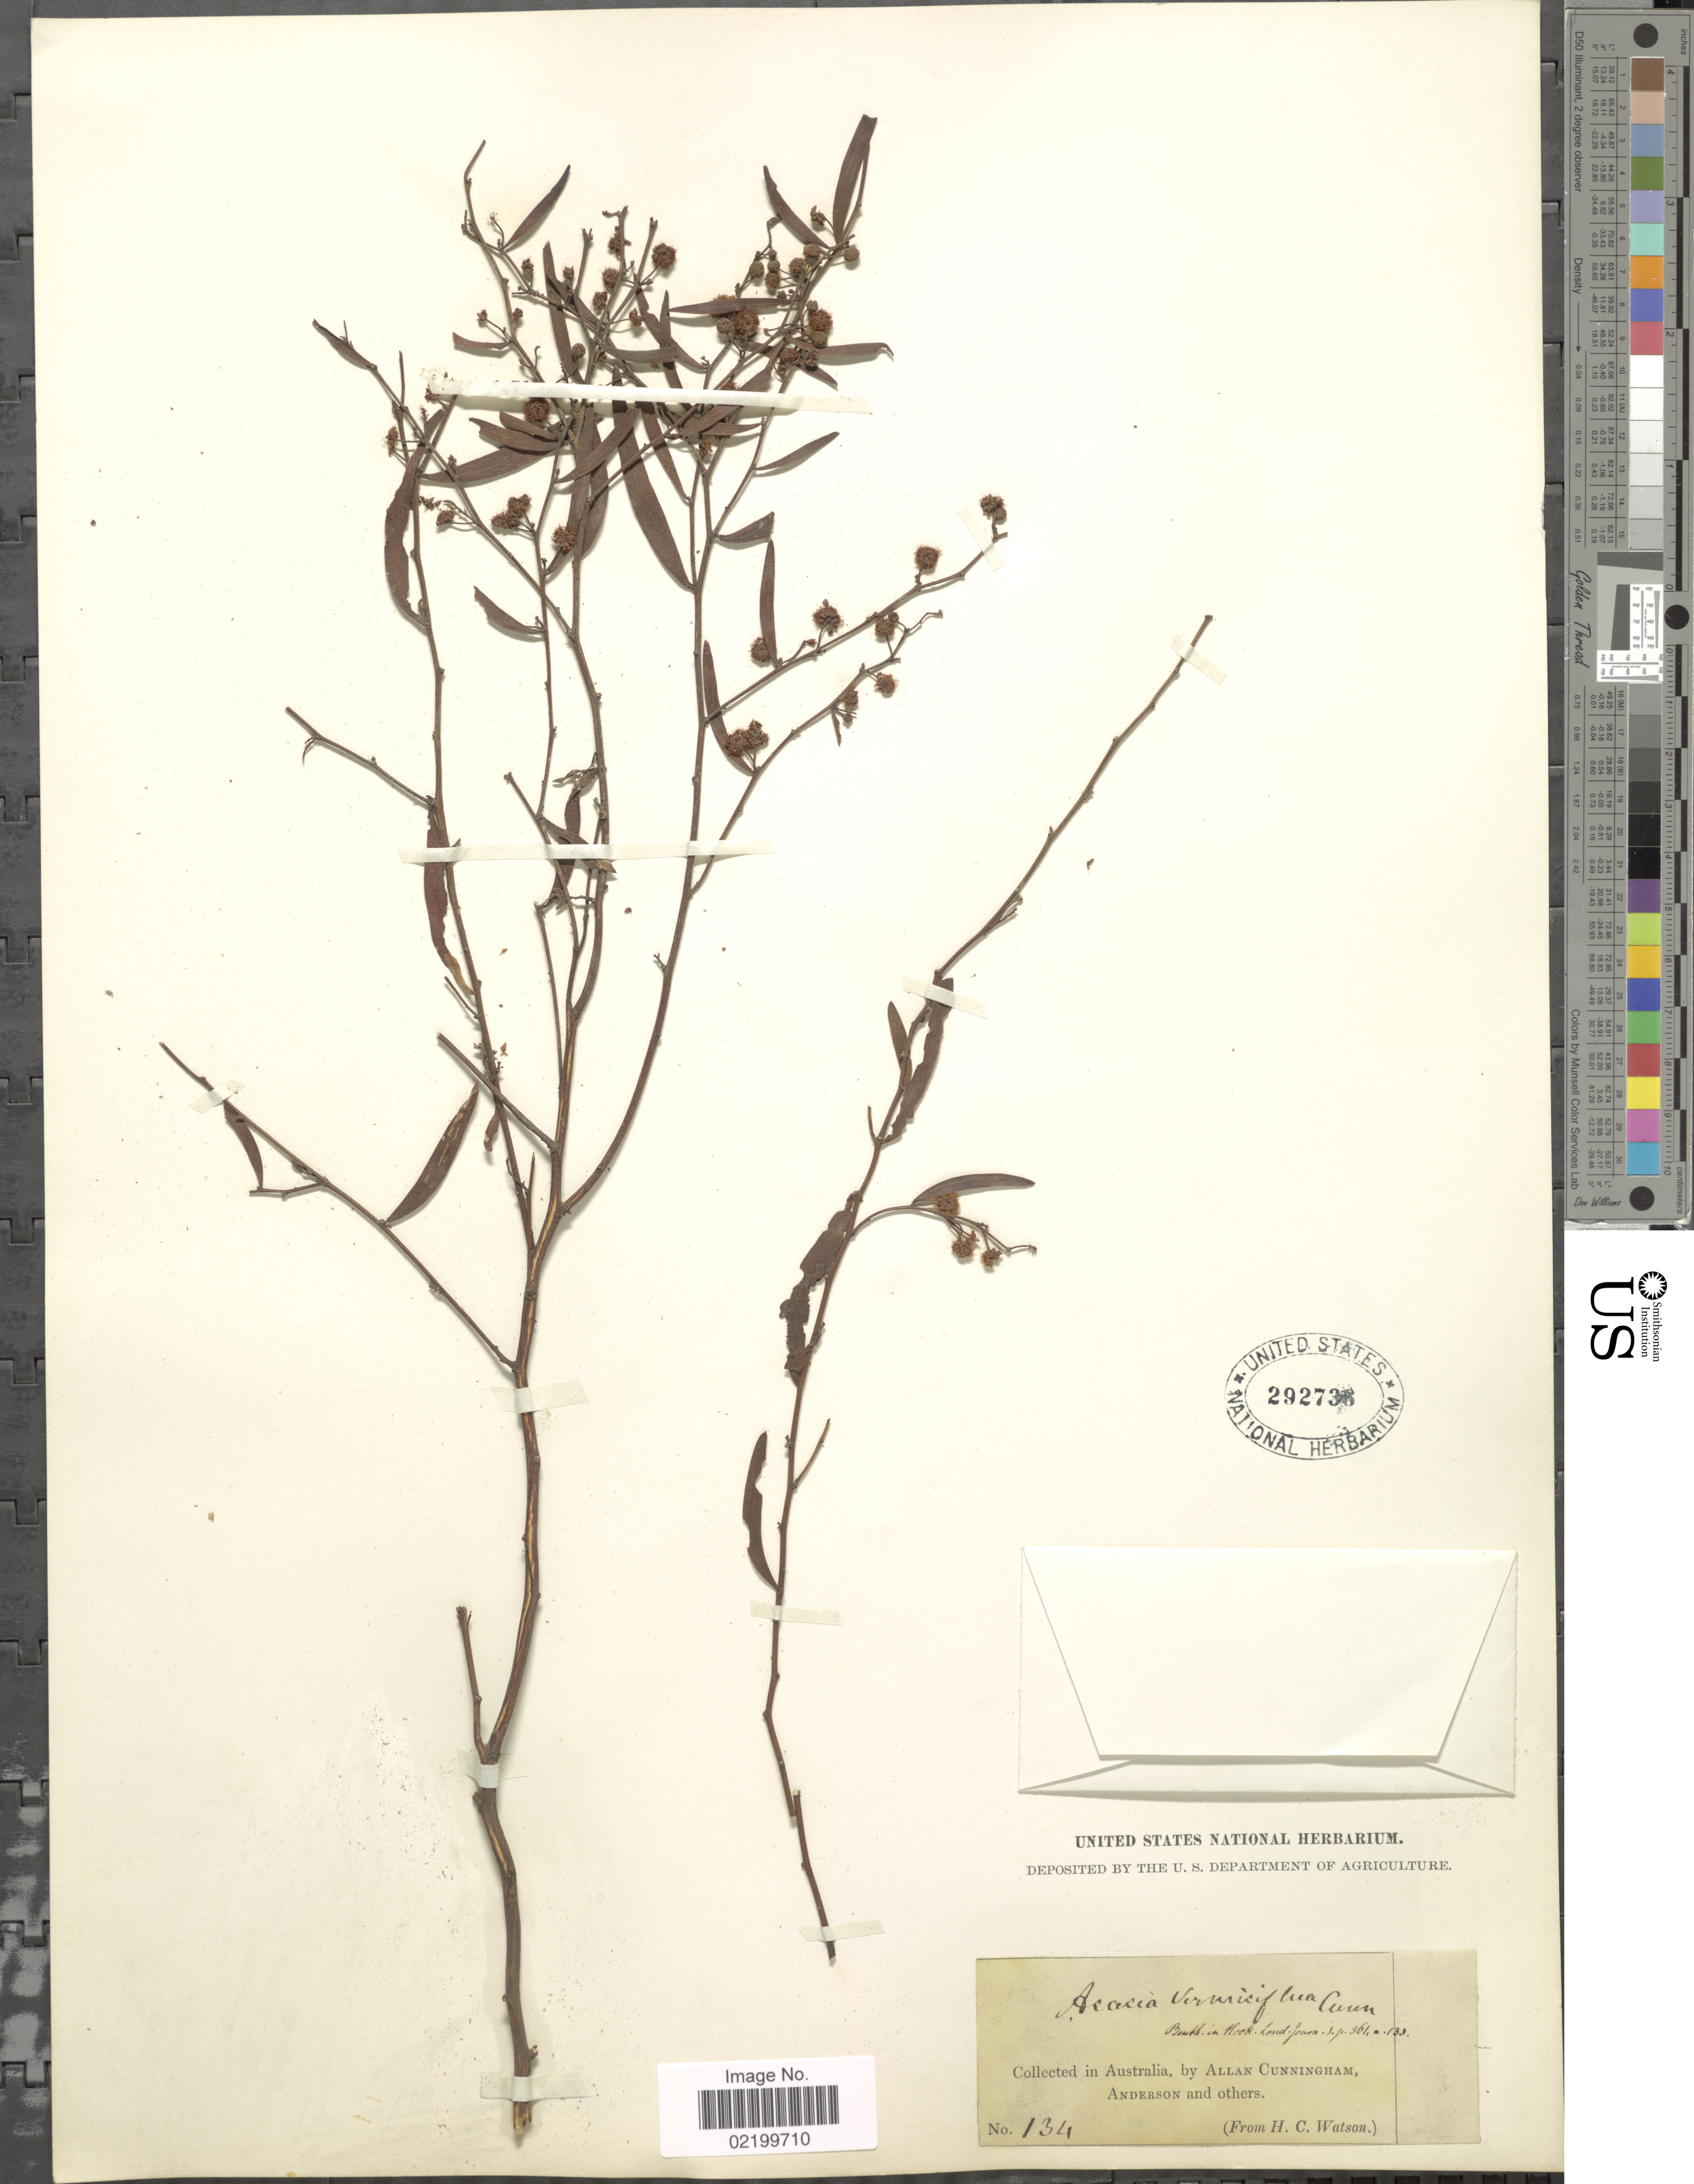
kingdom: Plantae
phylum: Tracheophyta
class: Magnoliopsida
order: Fabales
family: Fabaceae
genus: Acacia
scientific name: Acacia verniciflua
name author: A. Cunn.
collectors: A. Cunningham, -- Anderson & et al.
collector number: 134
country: Australia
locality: Australia.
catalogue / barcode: US 292738